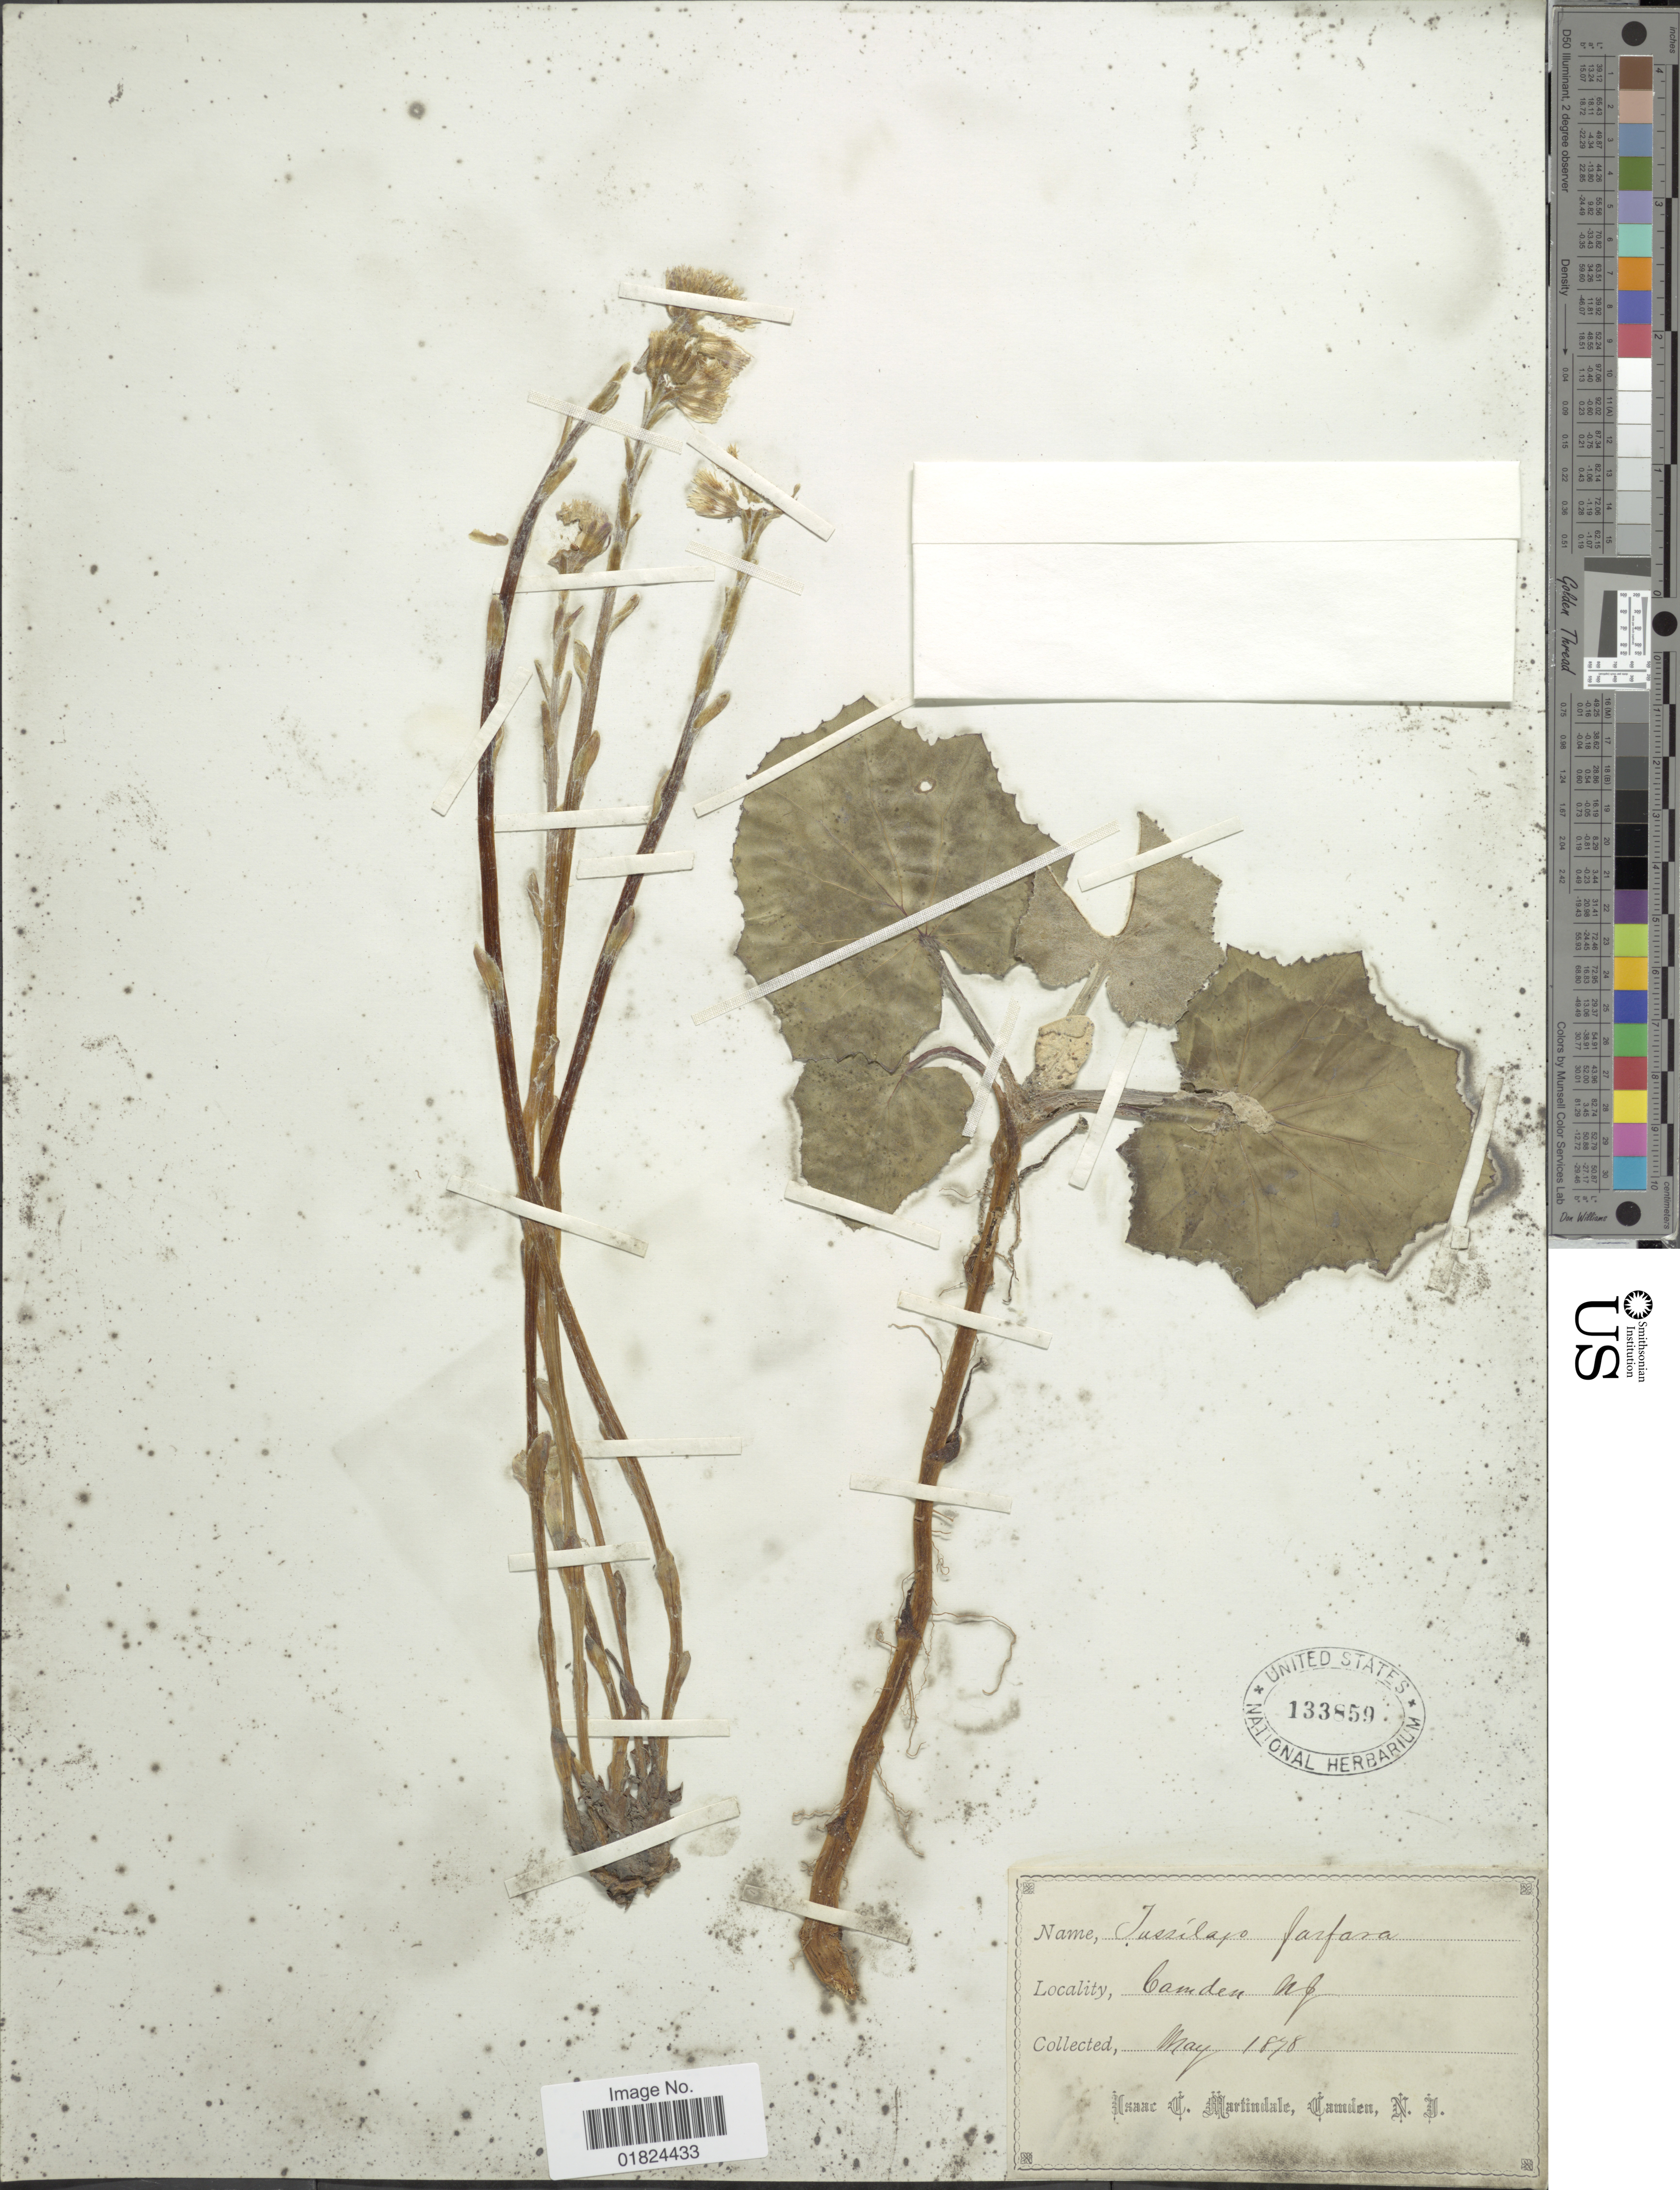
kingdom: Plantae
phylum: Tracheophyta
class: Magnoliopsida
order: Asterales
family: Asteraceae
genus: Tussilago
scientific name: Tussilago farfara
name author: L.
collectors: I. C. Martindale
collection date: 1878-05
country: United States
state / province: New Jersey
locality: Camden.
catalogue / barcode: US 133859